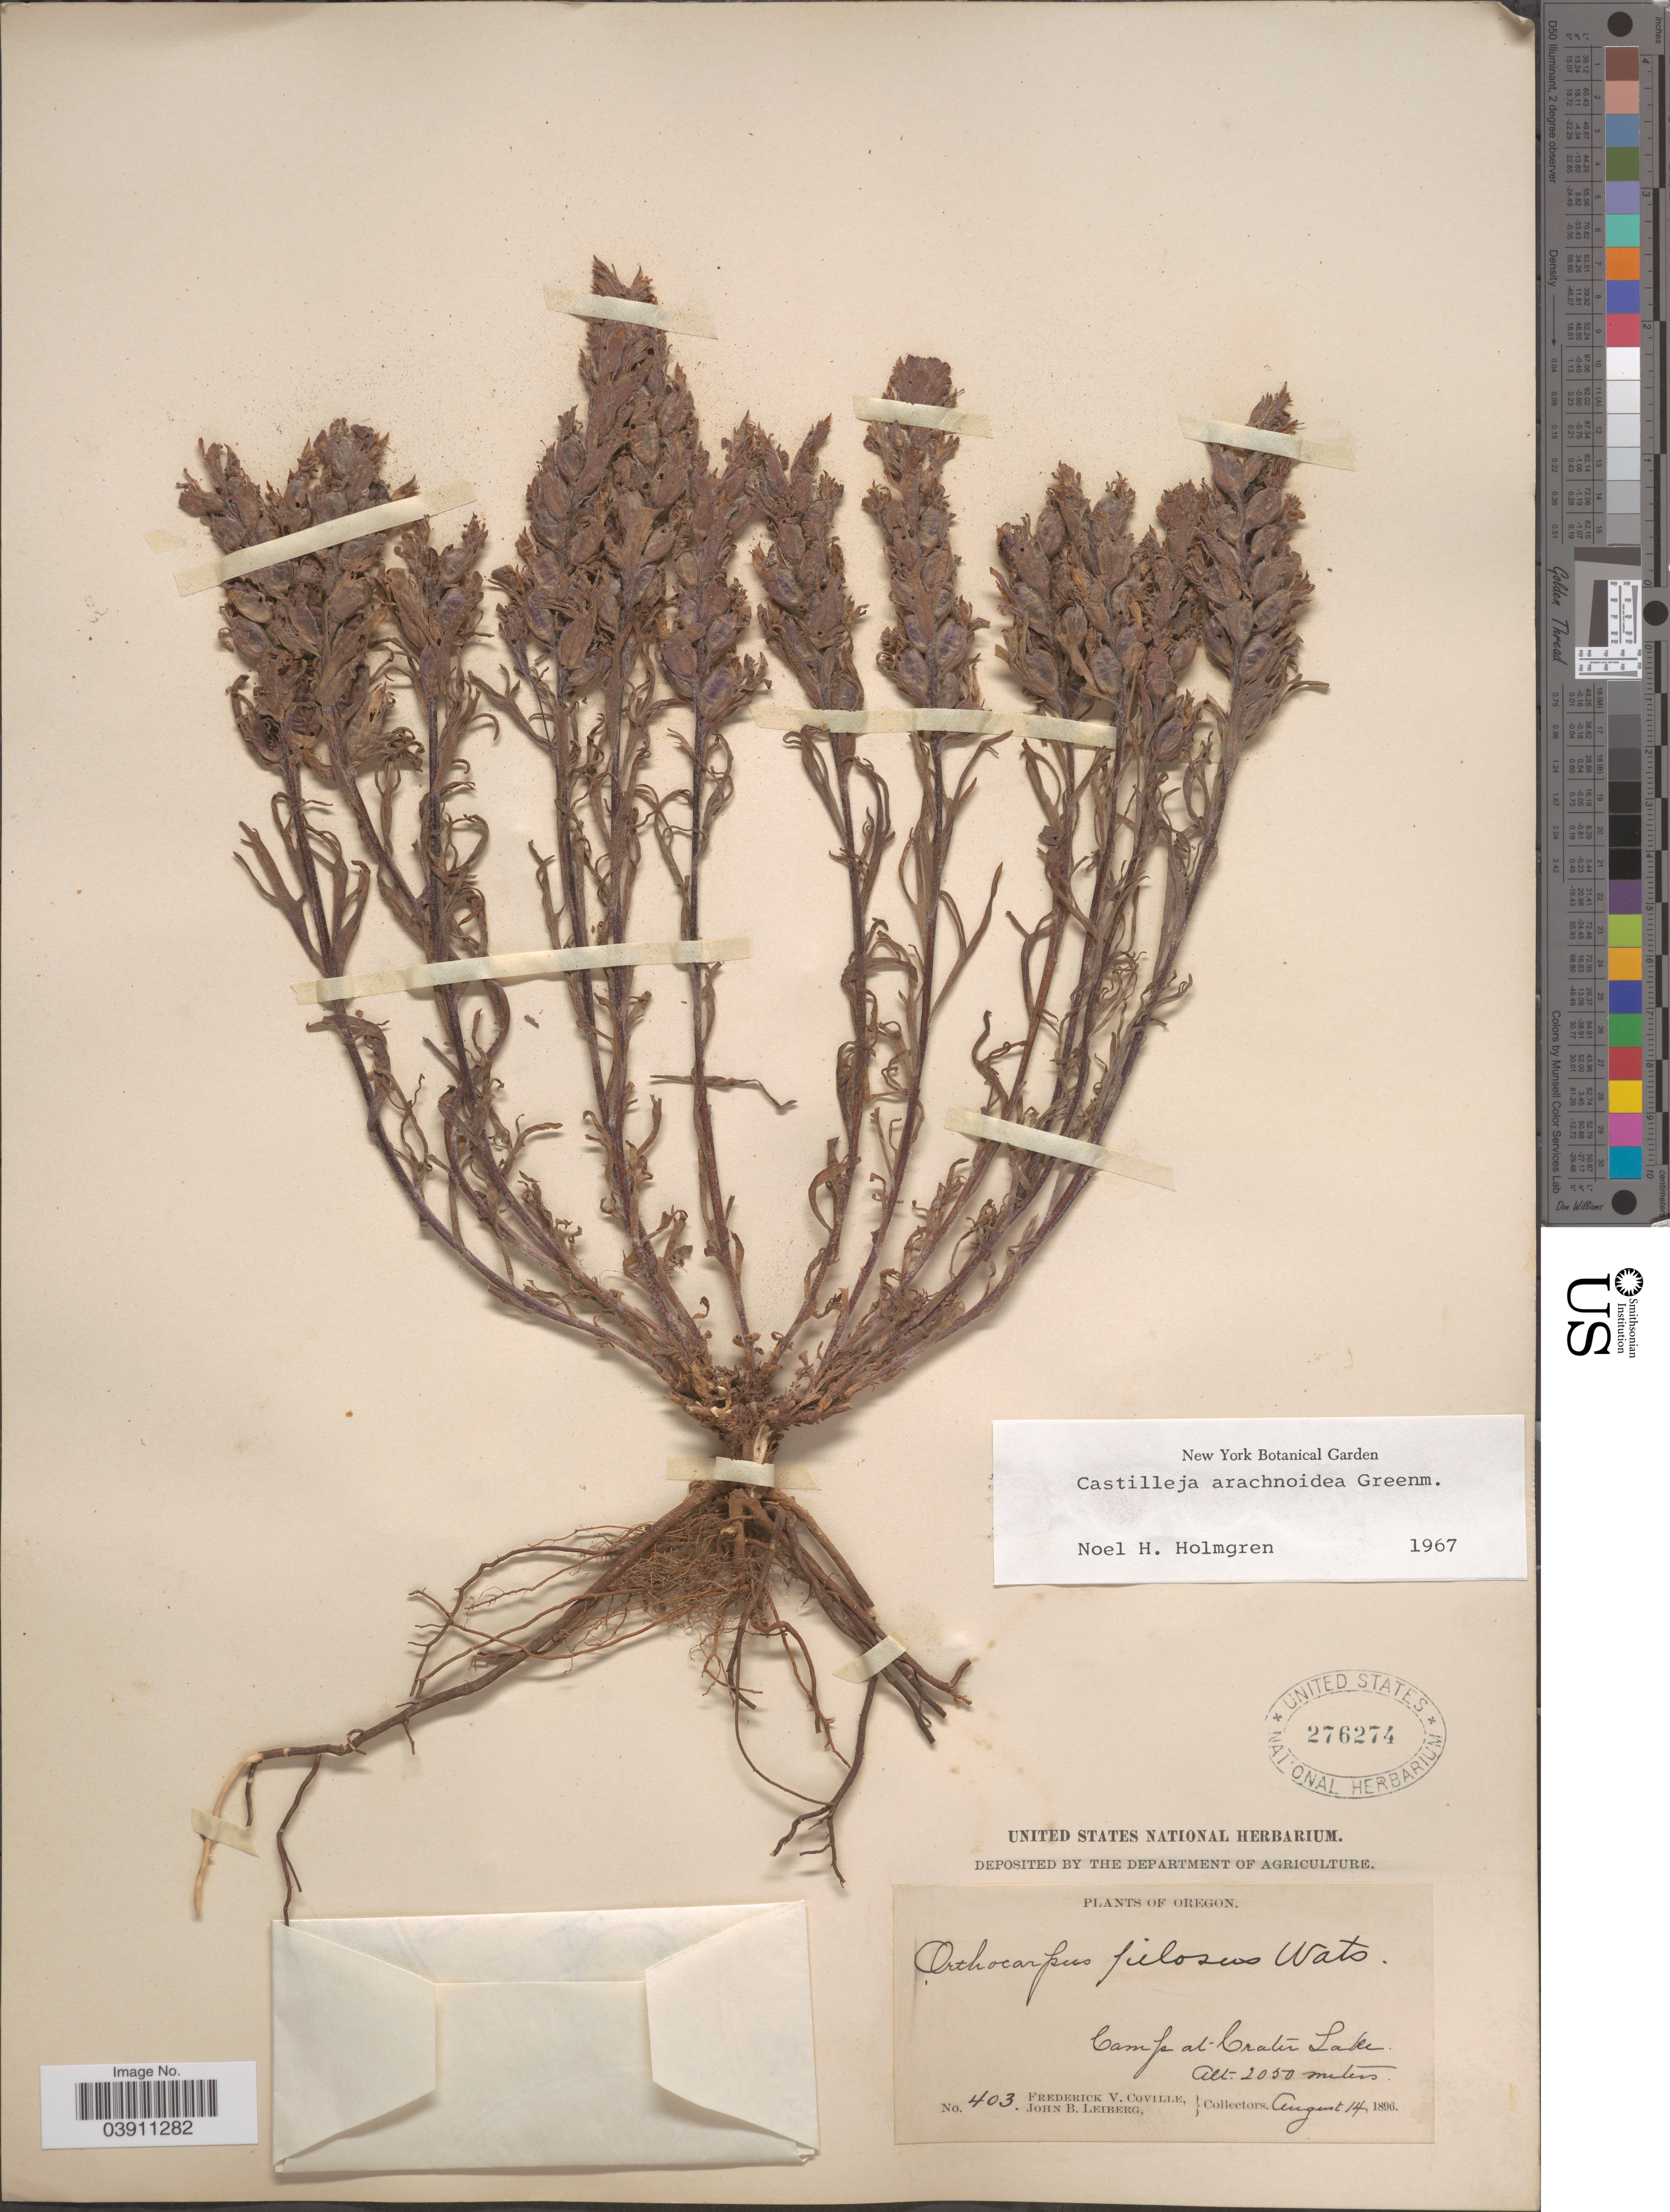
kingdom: Plantae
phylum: Tracheophyta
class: Magnoliopsida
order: Lamiales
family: Orobanchaceae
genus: Castilleja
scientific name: Castilleja arachnoidea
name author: Greenm.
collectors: F. V. Coville & J. B. Leiberg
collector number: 403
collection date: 1896-08-14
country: United States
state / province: Oregon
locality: Camp at Crater Lake.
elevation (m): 2050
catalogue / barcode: US 276274